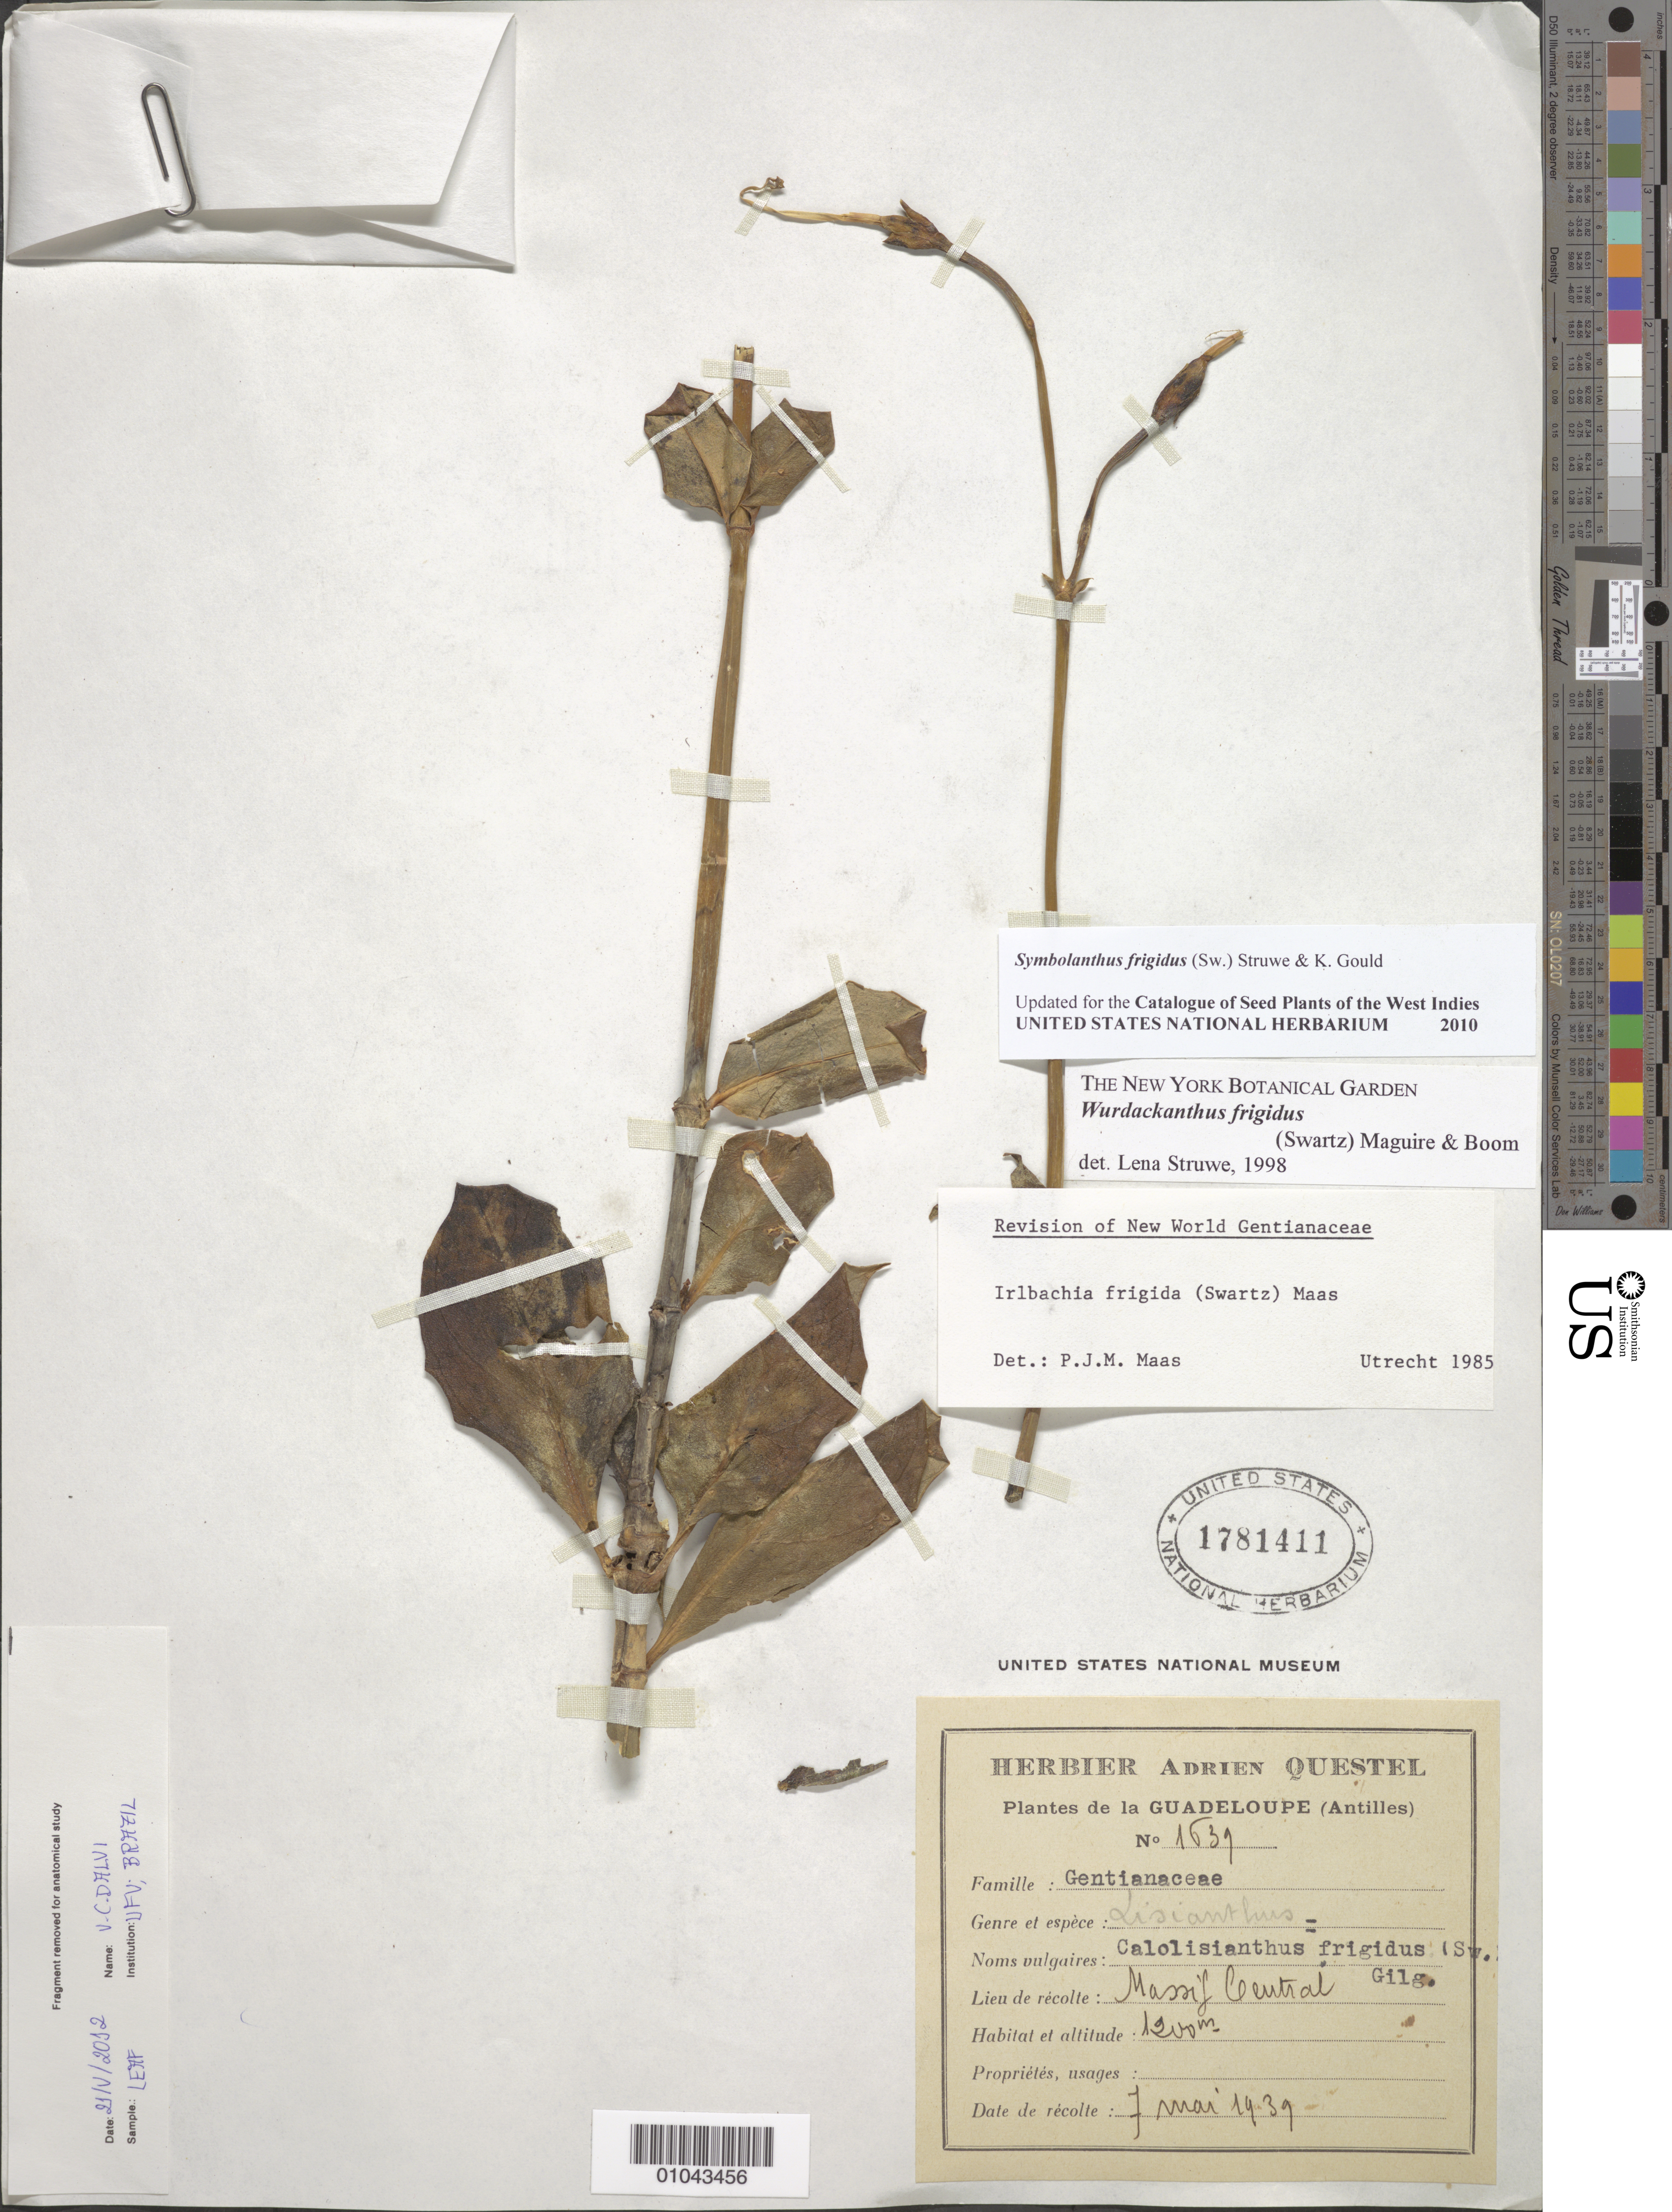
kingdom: Plantae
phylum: Tracheophyta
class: Magnoliopsida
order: Gentianales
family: Gentianaceae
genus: Symbolanthus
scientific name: Symbolanthus frigidus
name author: (Sw.) Struwe & K. R. Gould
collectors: A. Questel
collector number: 1639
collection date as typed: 07 May 1939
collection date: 1939-05-07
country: Guadeloupe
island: Basse Terre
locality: Massif Central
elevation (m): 1200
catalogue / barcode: US 1781411